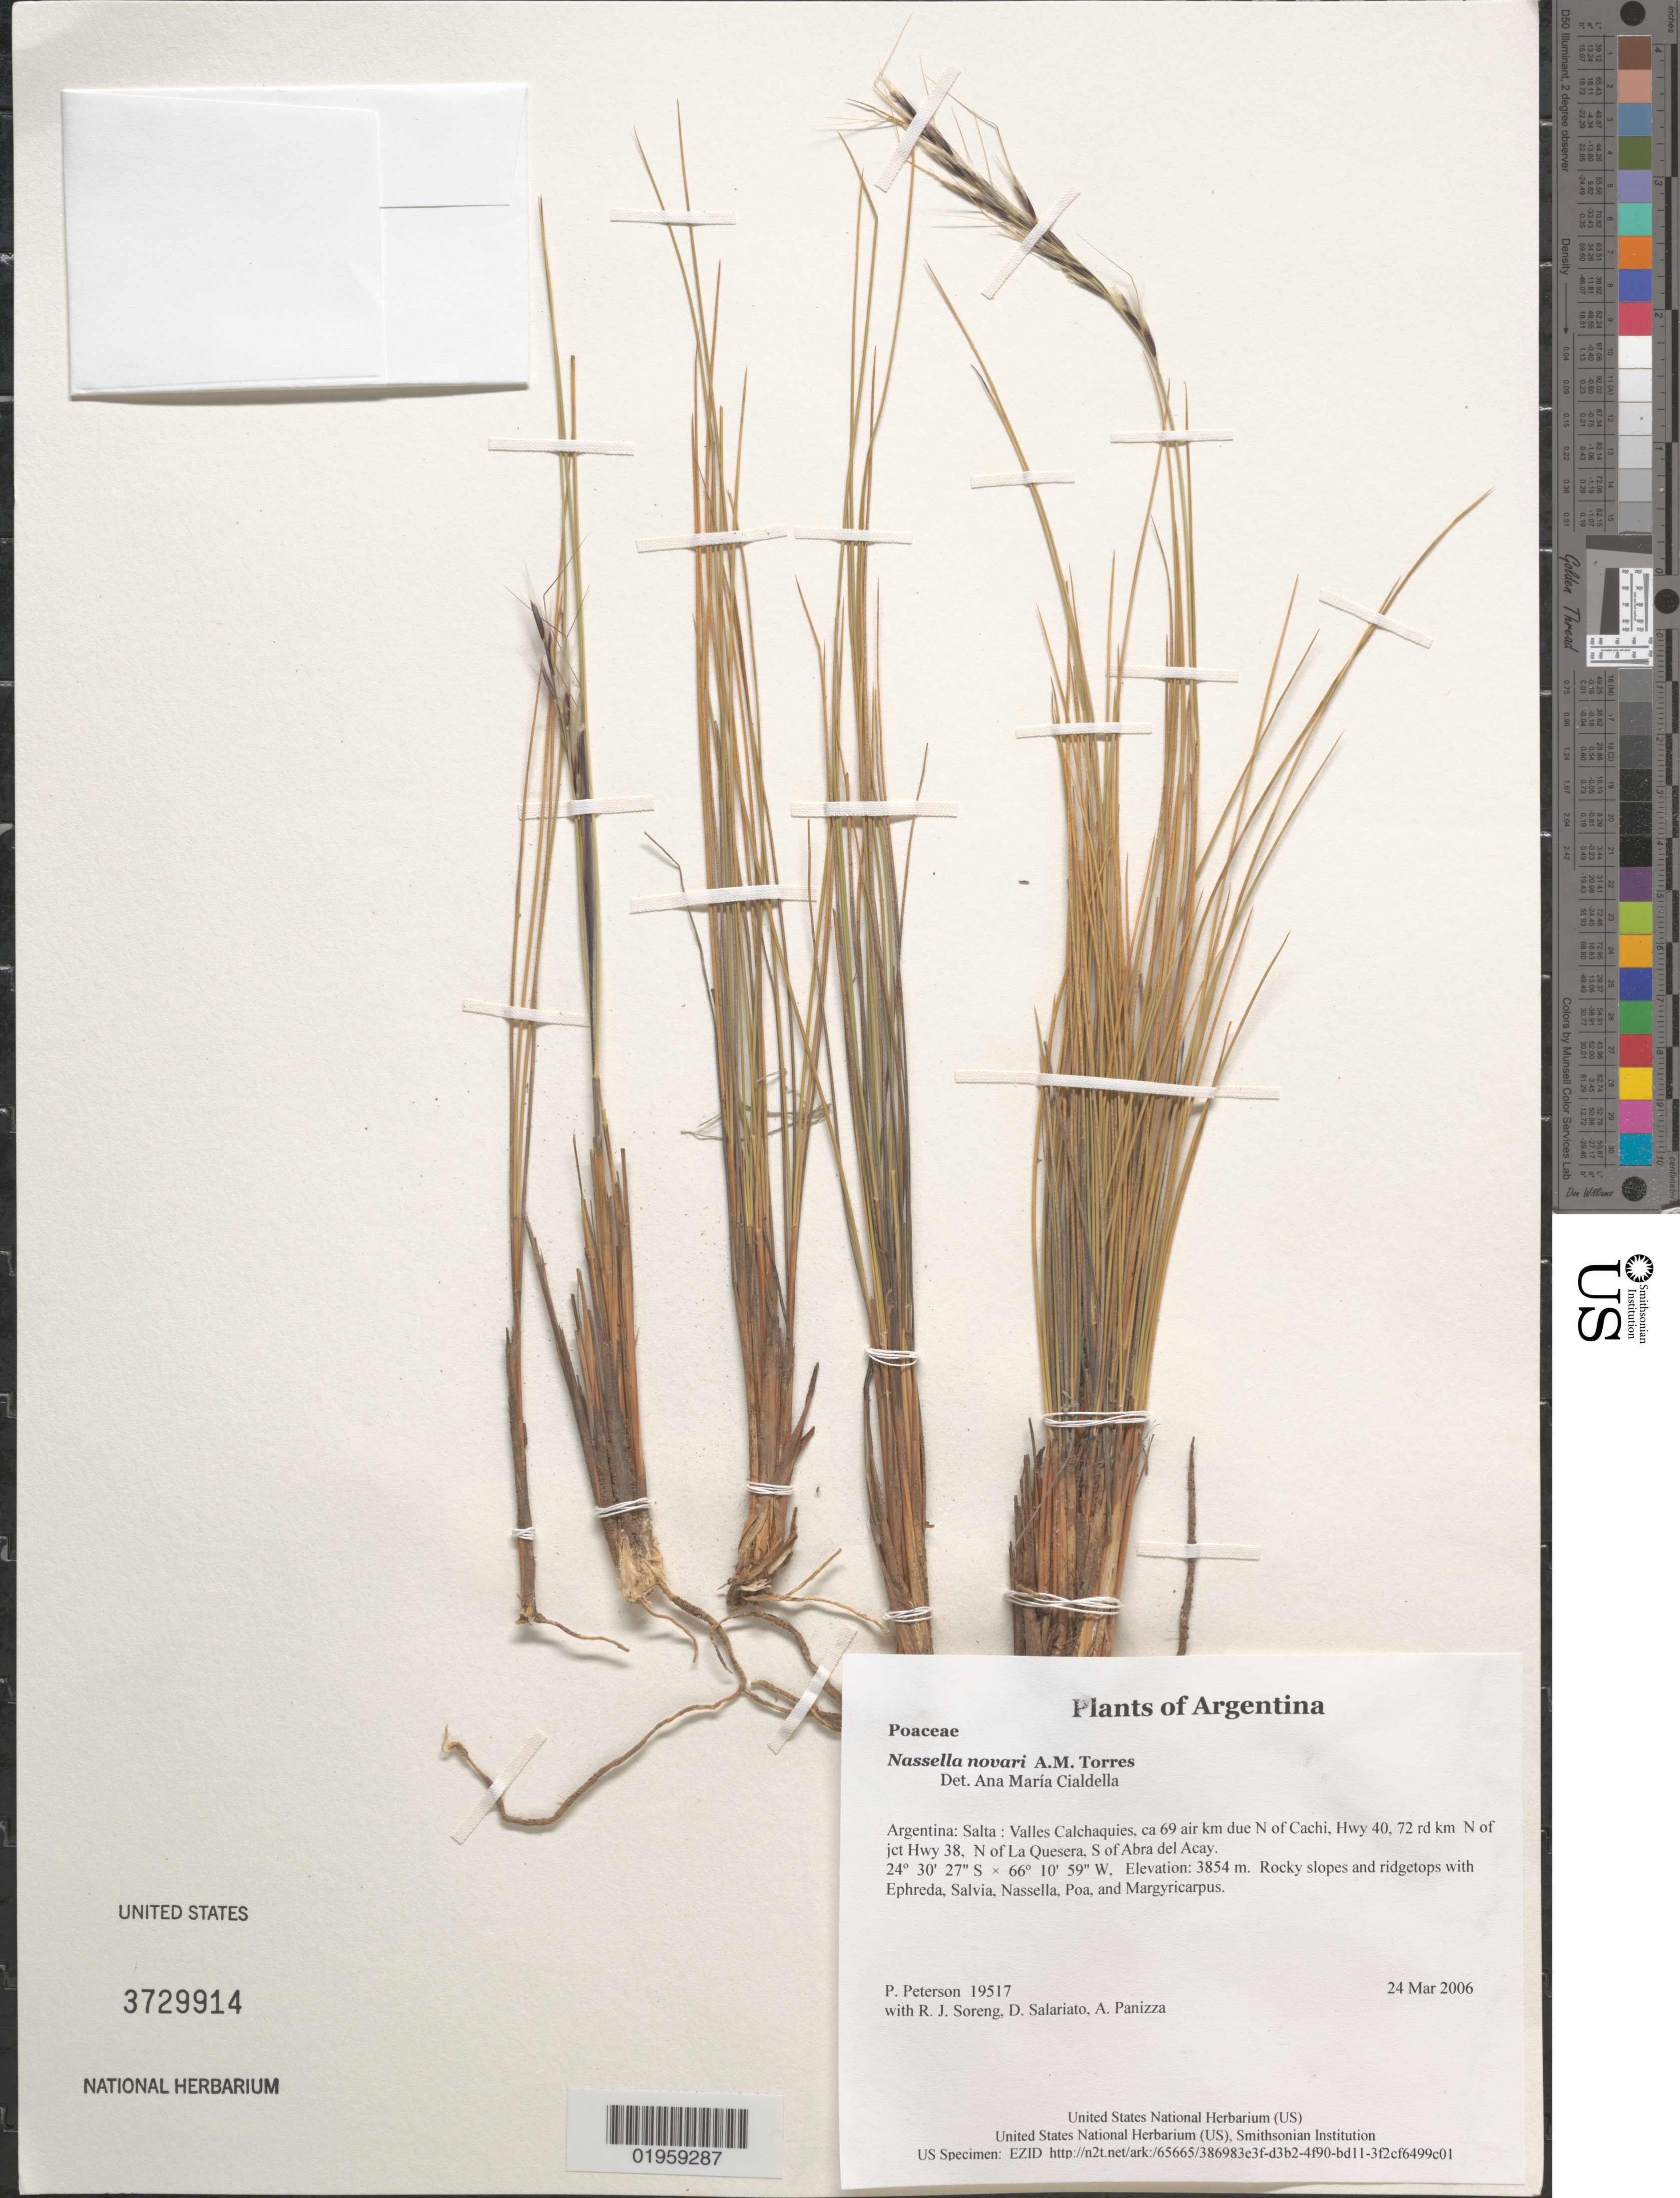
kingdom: Plantae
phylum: Tracheophyta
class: Liliopsida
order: Poales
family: Poaceae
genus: Nassella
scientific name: Nassella novari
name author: A.M. Torres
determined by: Cialdella, A. M.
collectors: P. M. Peterson, R. J. Soreng, D. Salariato & A. Panizza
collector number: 19517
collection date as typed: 24 Mar 2006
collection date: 2006-03-24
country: Argentina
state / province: Salta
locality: Valles Calchaquies, ca 69 air km due N of Cachi, Hwy 40, 72 rd km N of jct Hwy 38, N of La Quesera, S of Abra del Acay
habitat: Rocky slopes and ridgetops with Ephreda, Salvia, Nassella, Poa, and Margyricarpus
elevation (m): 3854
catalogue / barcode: US 3729914